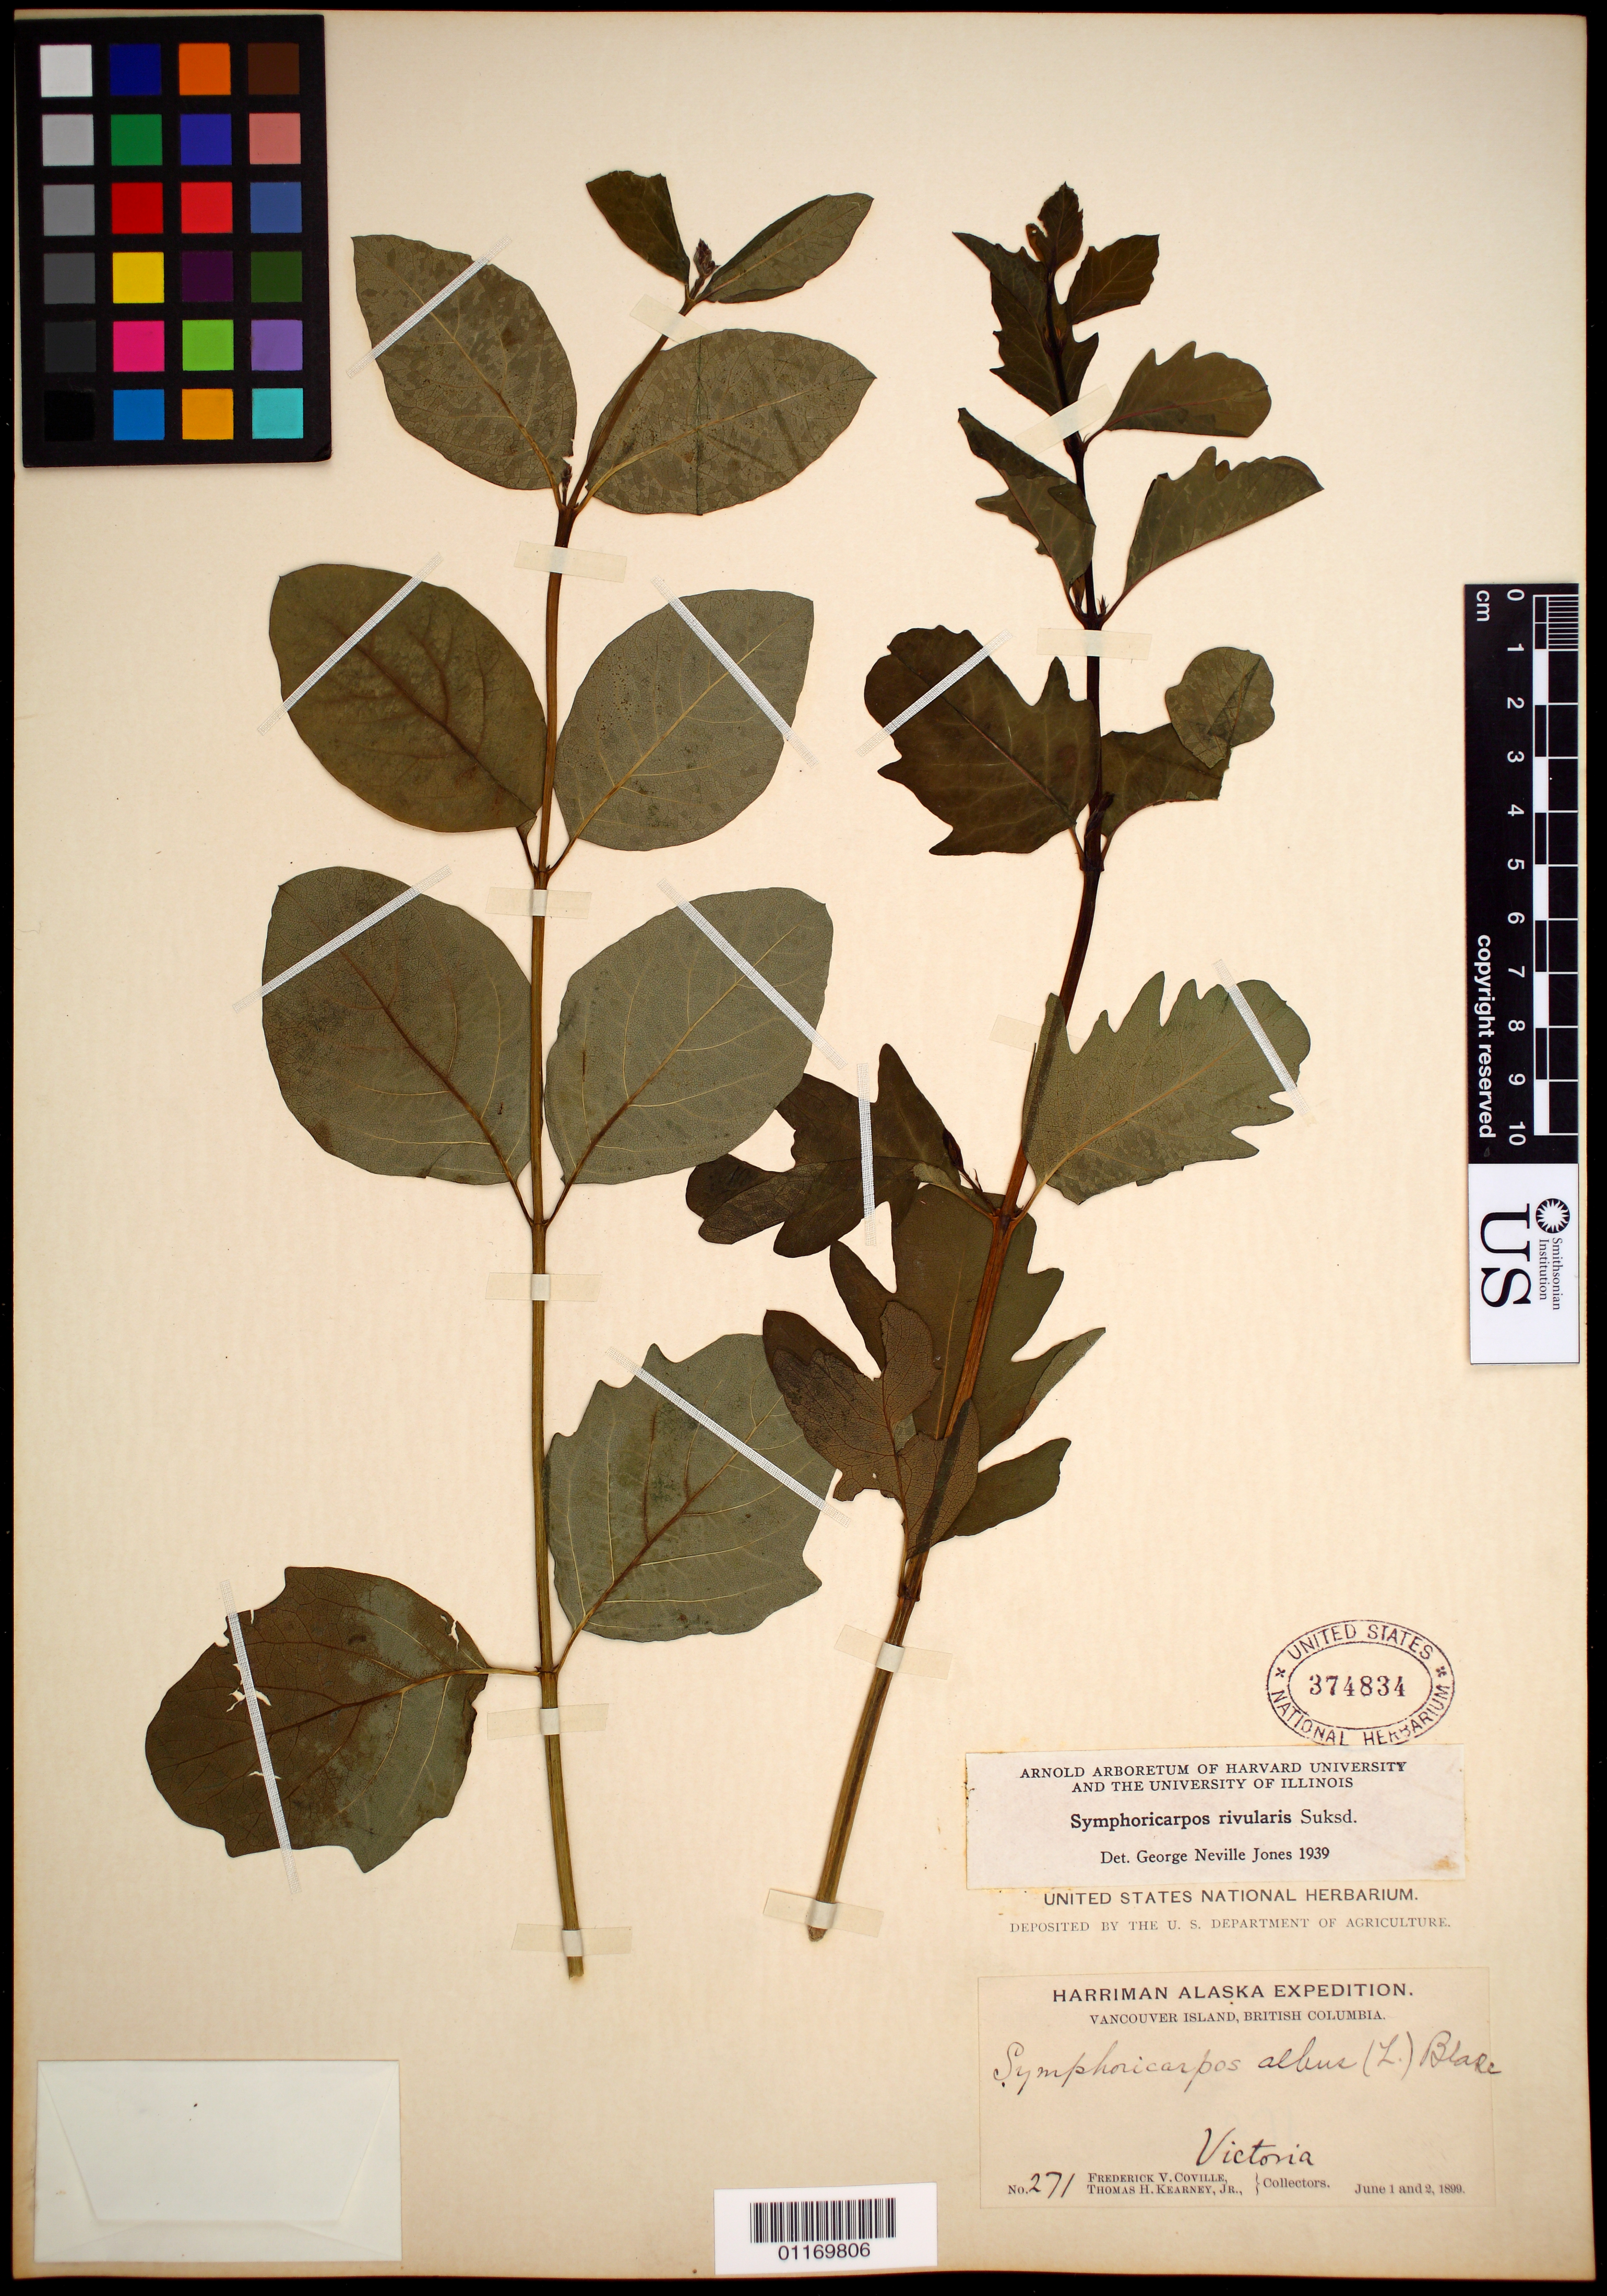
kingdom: Plantae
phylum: Tracheophyta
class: Magnoliopsida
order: Dipsacales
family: Caprifoliaceae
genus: Symphoricarpos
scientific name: Symphoricarpos rivularis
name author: Suksd.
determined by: Jones, G. N.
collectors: F. V. Coville & T. H. Kearney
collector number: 271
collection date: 1899-06-01,1899-06-02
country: Canada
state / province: British Columbia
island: Vancouver Island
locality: Vancouver Island, Victoria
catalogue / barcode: US 374834